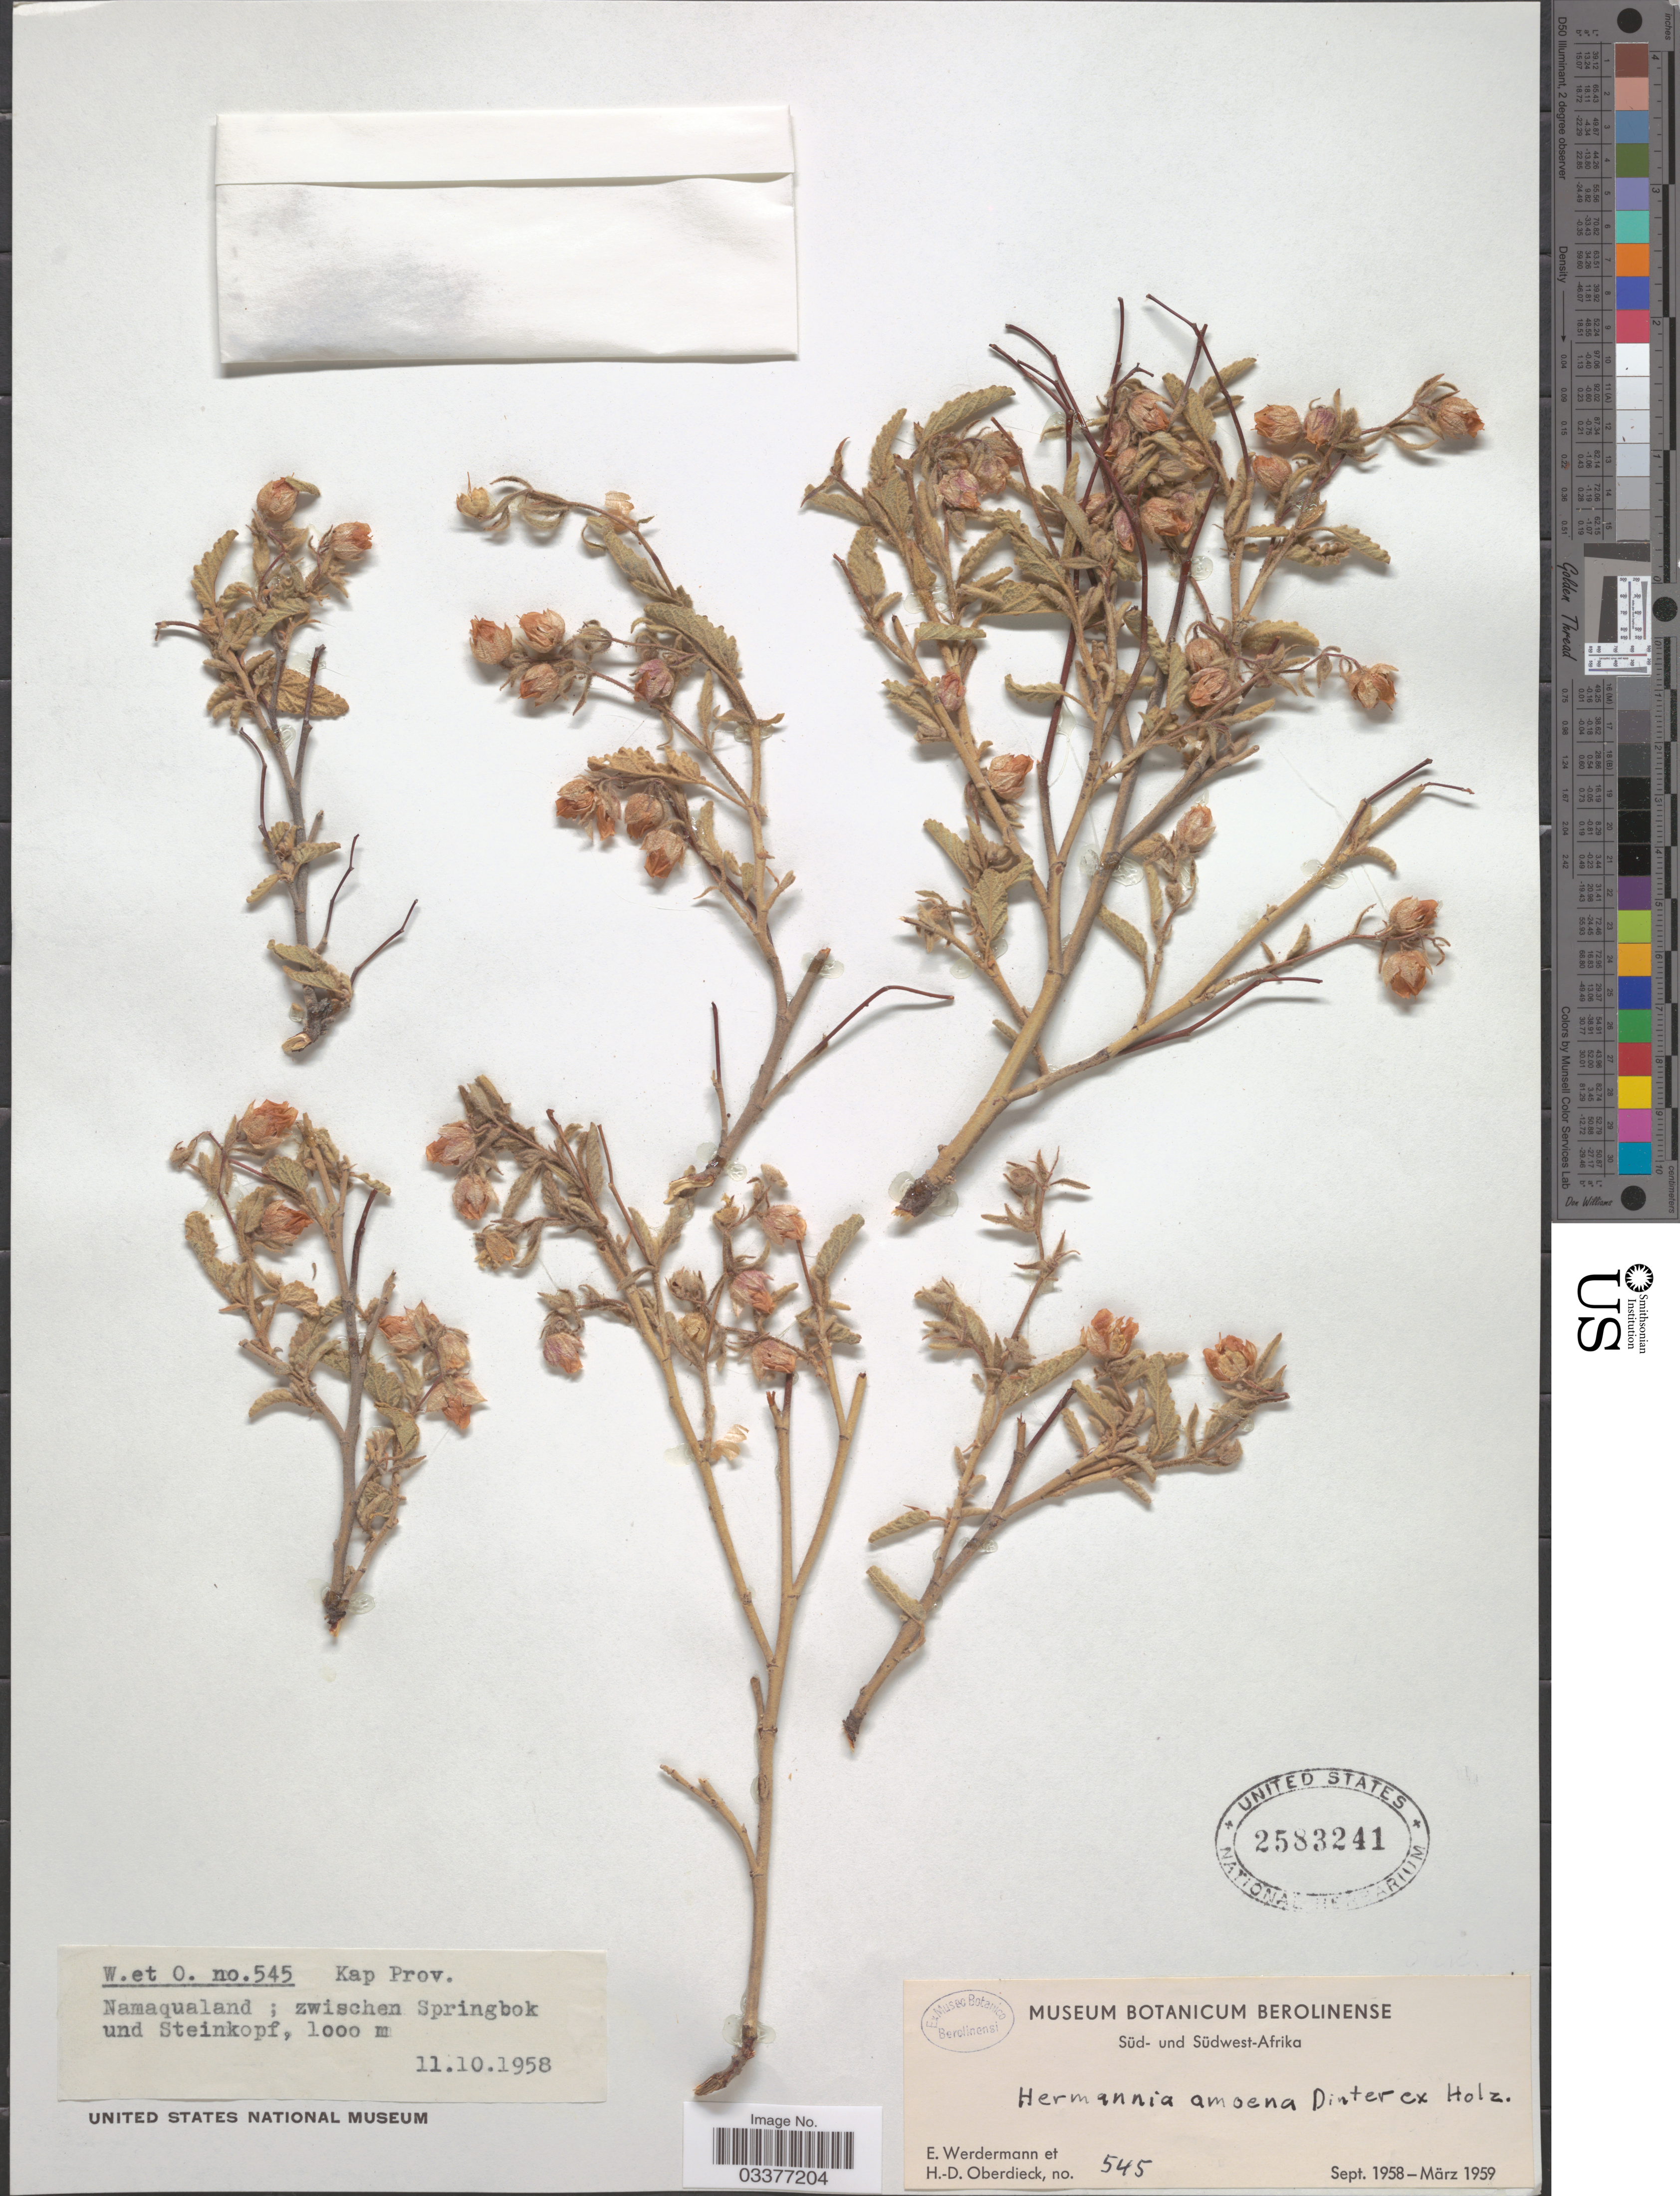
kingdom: Plantae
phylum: Tracheophyta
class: Magnoliopsida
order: Malvales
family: Malvaceae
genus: Hermannia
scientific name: Hermannia amoena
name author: Dinter ex Friedr.-Holzh.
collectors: E. Werdermann & H. Oberdieck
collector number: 545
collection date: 1958-09/1959-03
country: South Africa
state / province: Northern Cape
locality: Kap Prov. Namaqualand; zwischen Springbok und Steinkopf.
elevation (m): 1000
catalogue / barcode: US 2583241